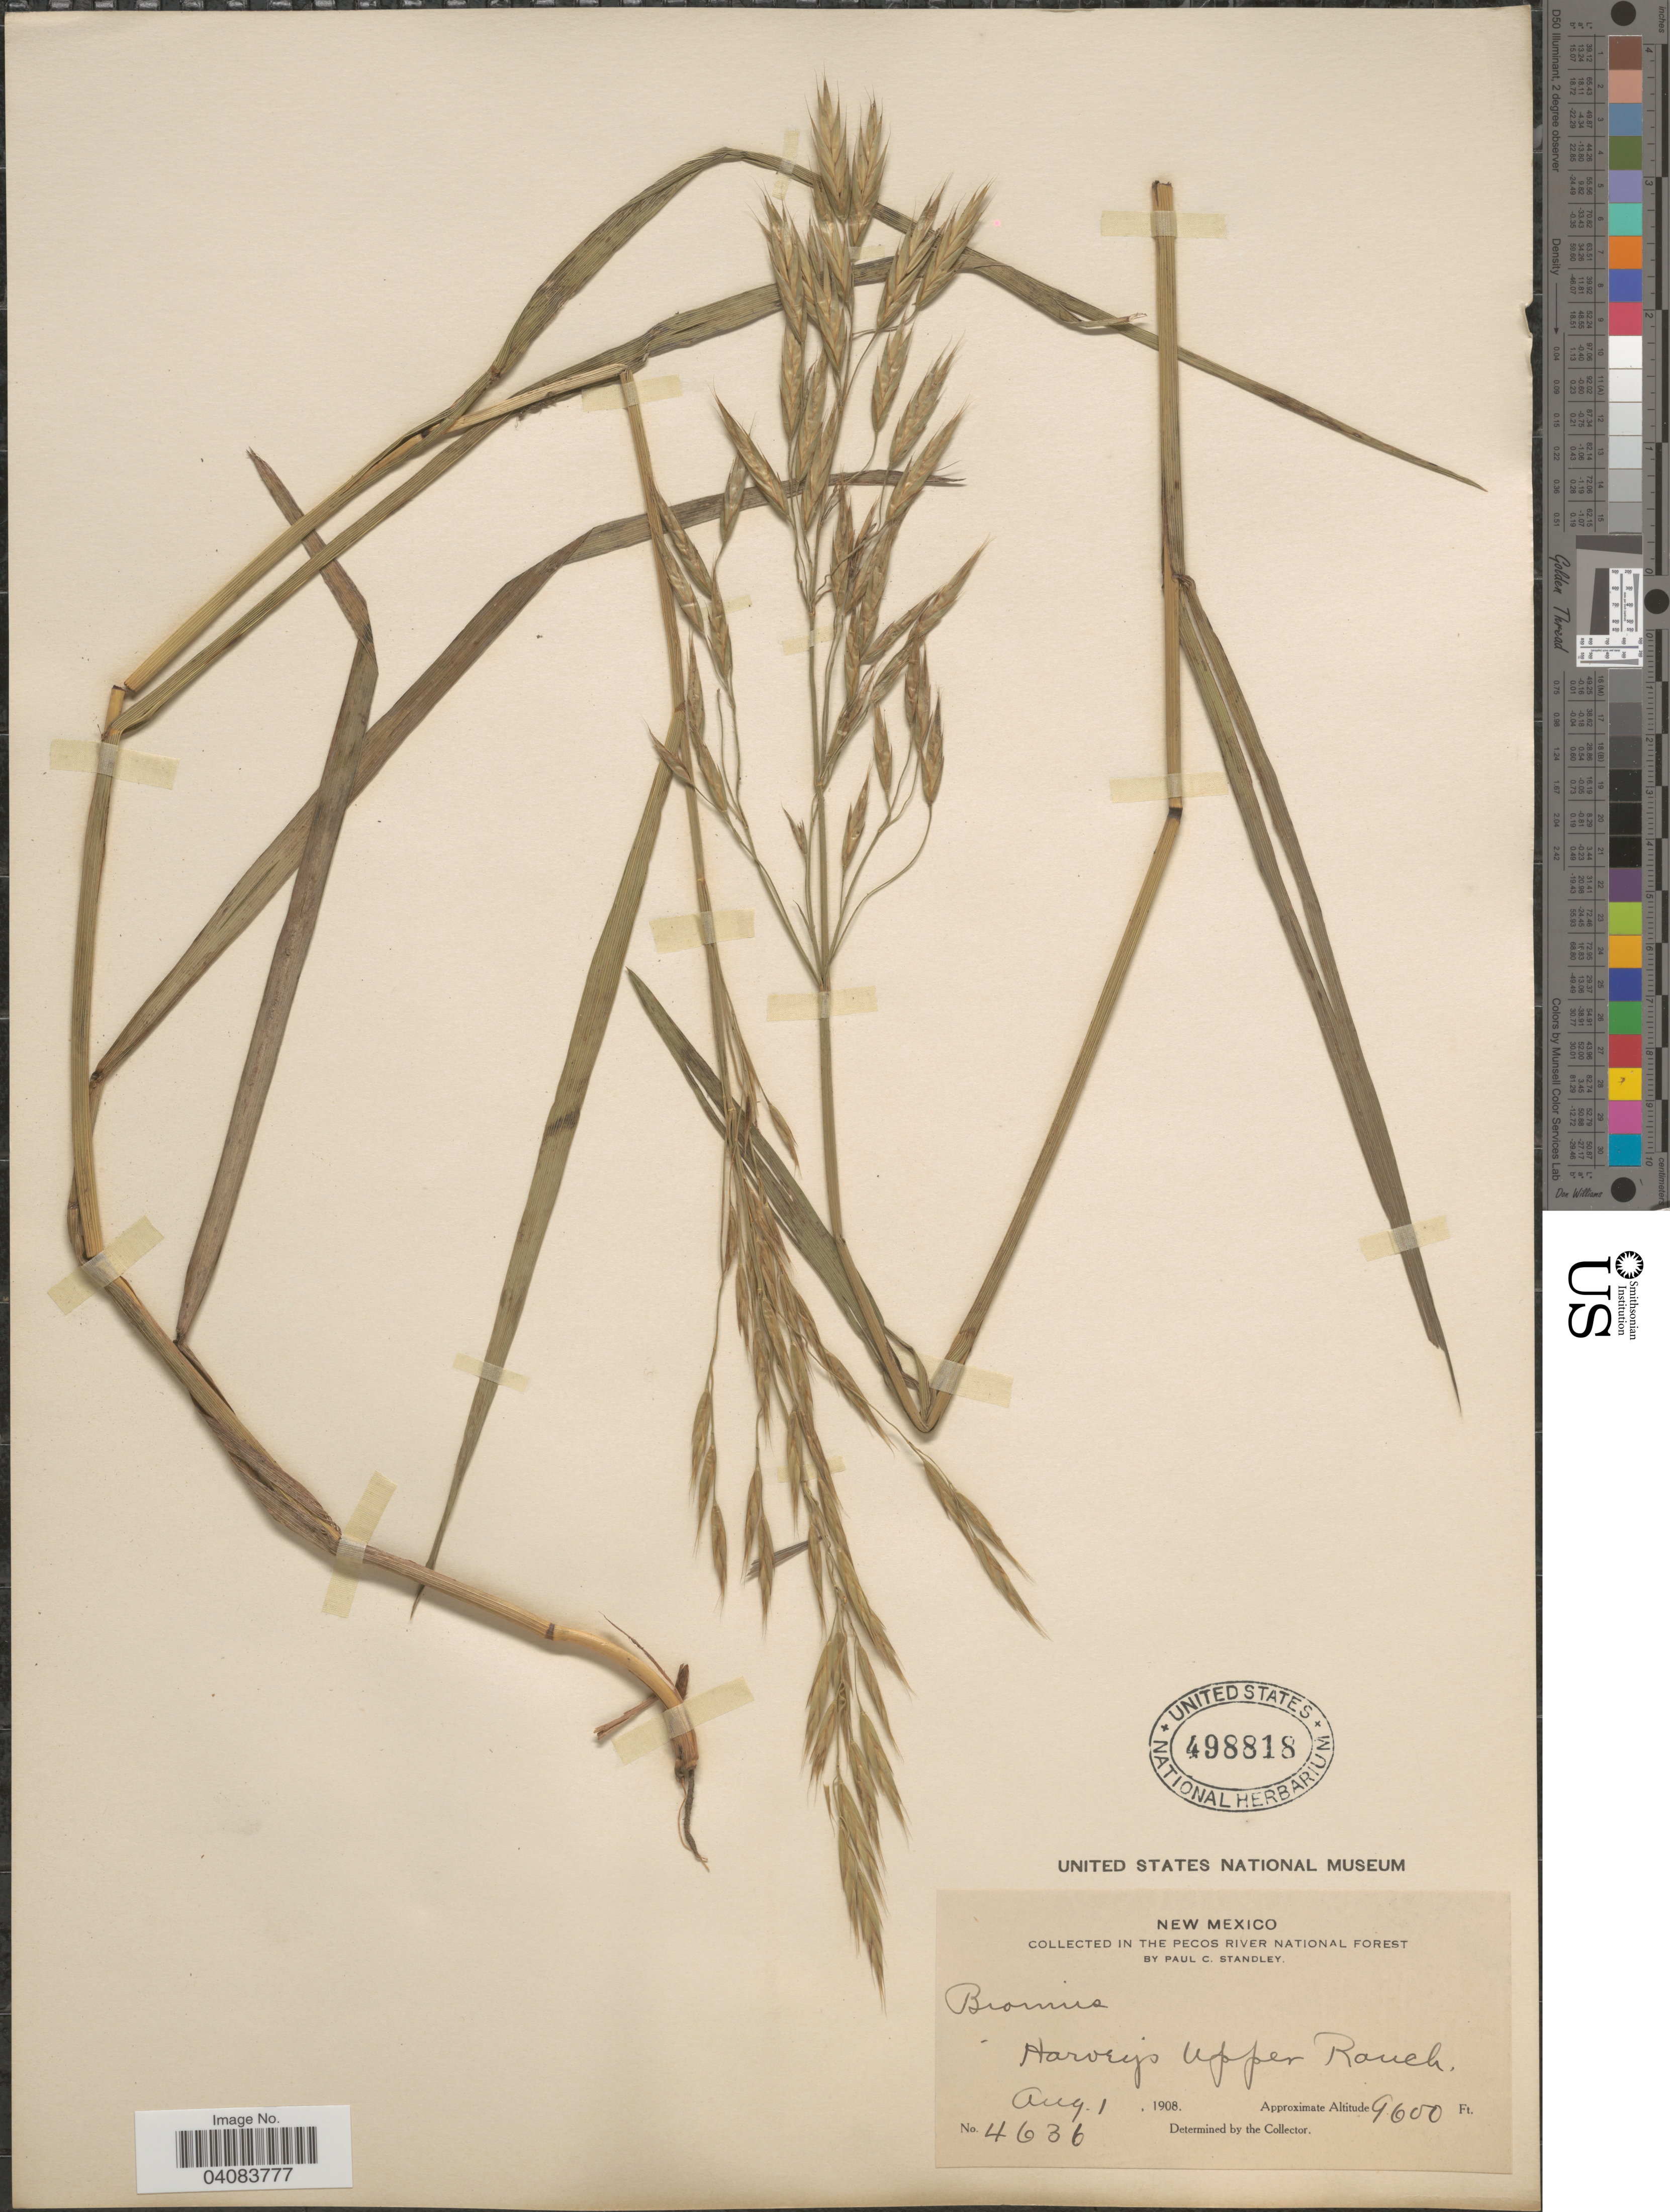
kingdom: Plantae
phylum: Tracheophyta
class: Liliopsida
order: Poales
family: Poaceae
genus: Bromus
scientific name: Bromus polyanthus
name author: Scribn. ex Shear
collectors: P. C. Standley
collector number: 4636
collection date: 1908-08-01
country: United States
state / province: New Mexico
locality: In the Pecos River National Forest. Harvey's Upper Ranch.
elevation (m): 2926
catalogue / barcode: US 498818